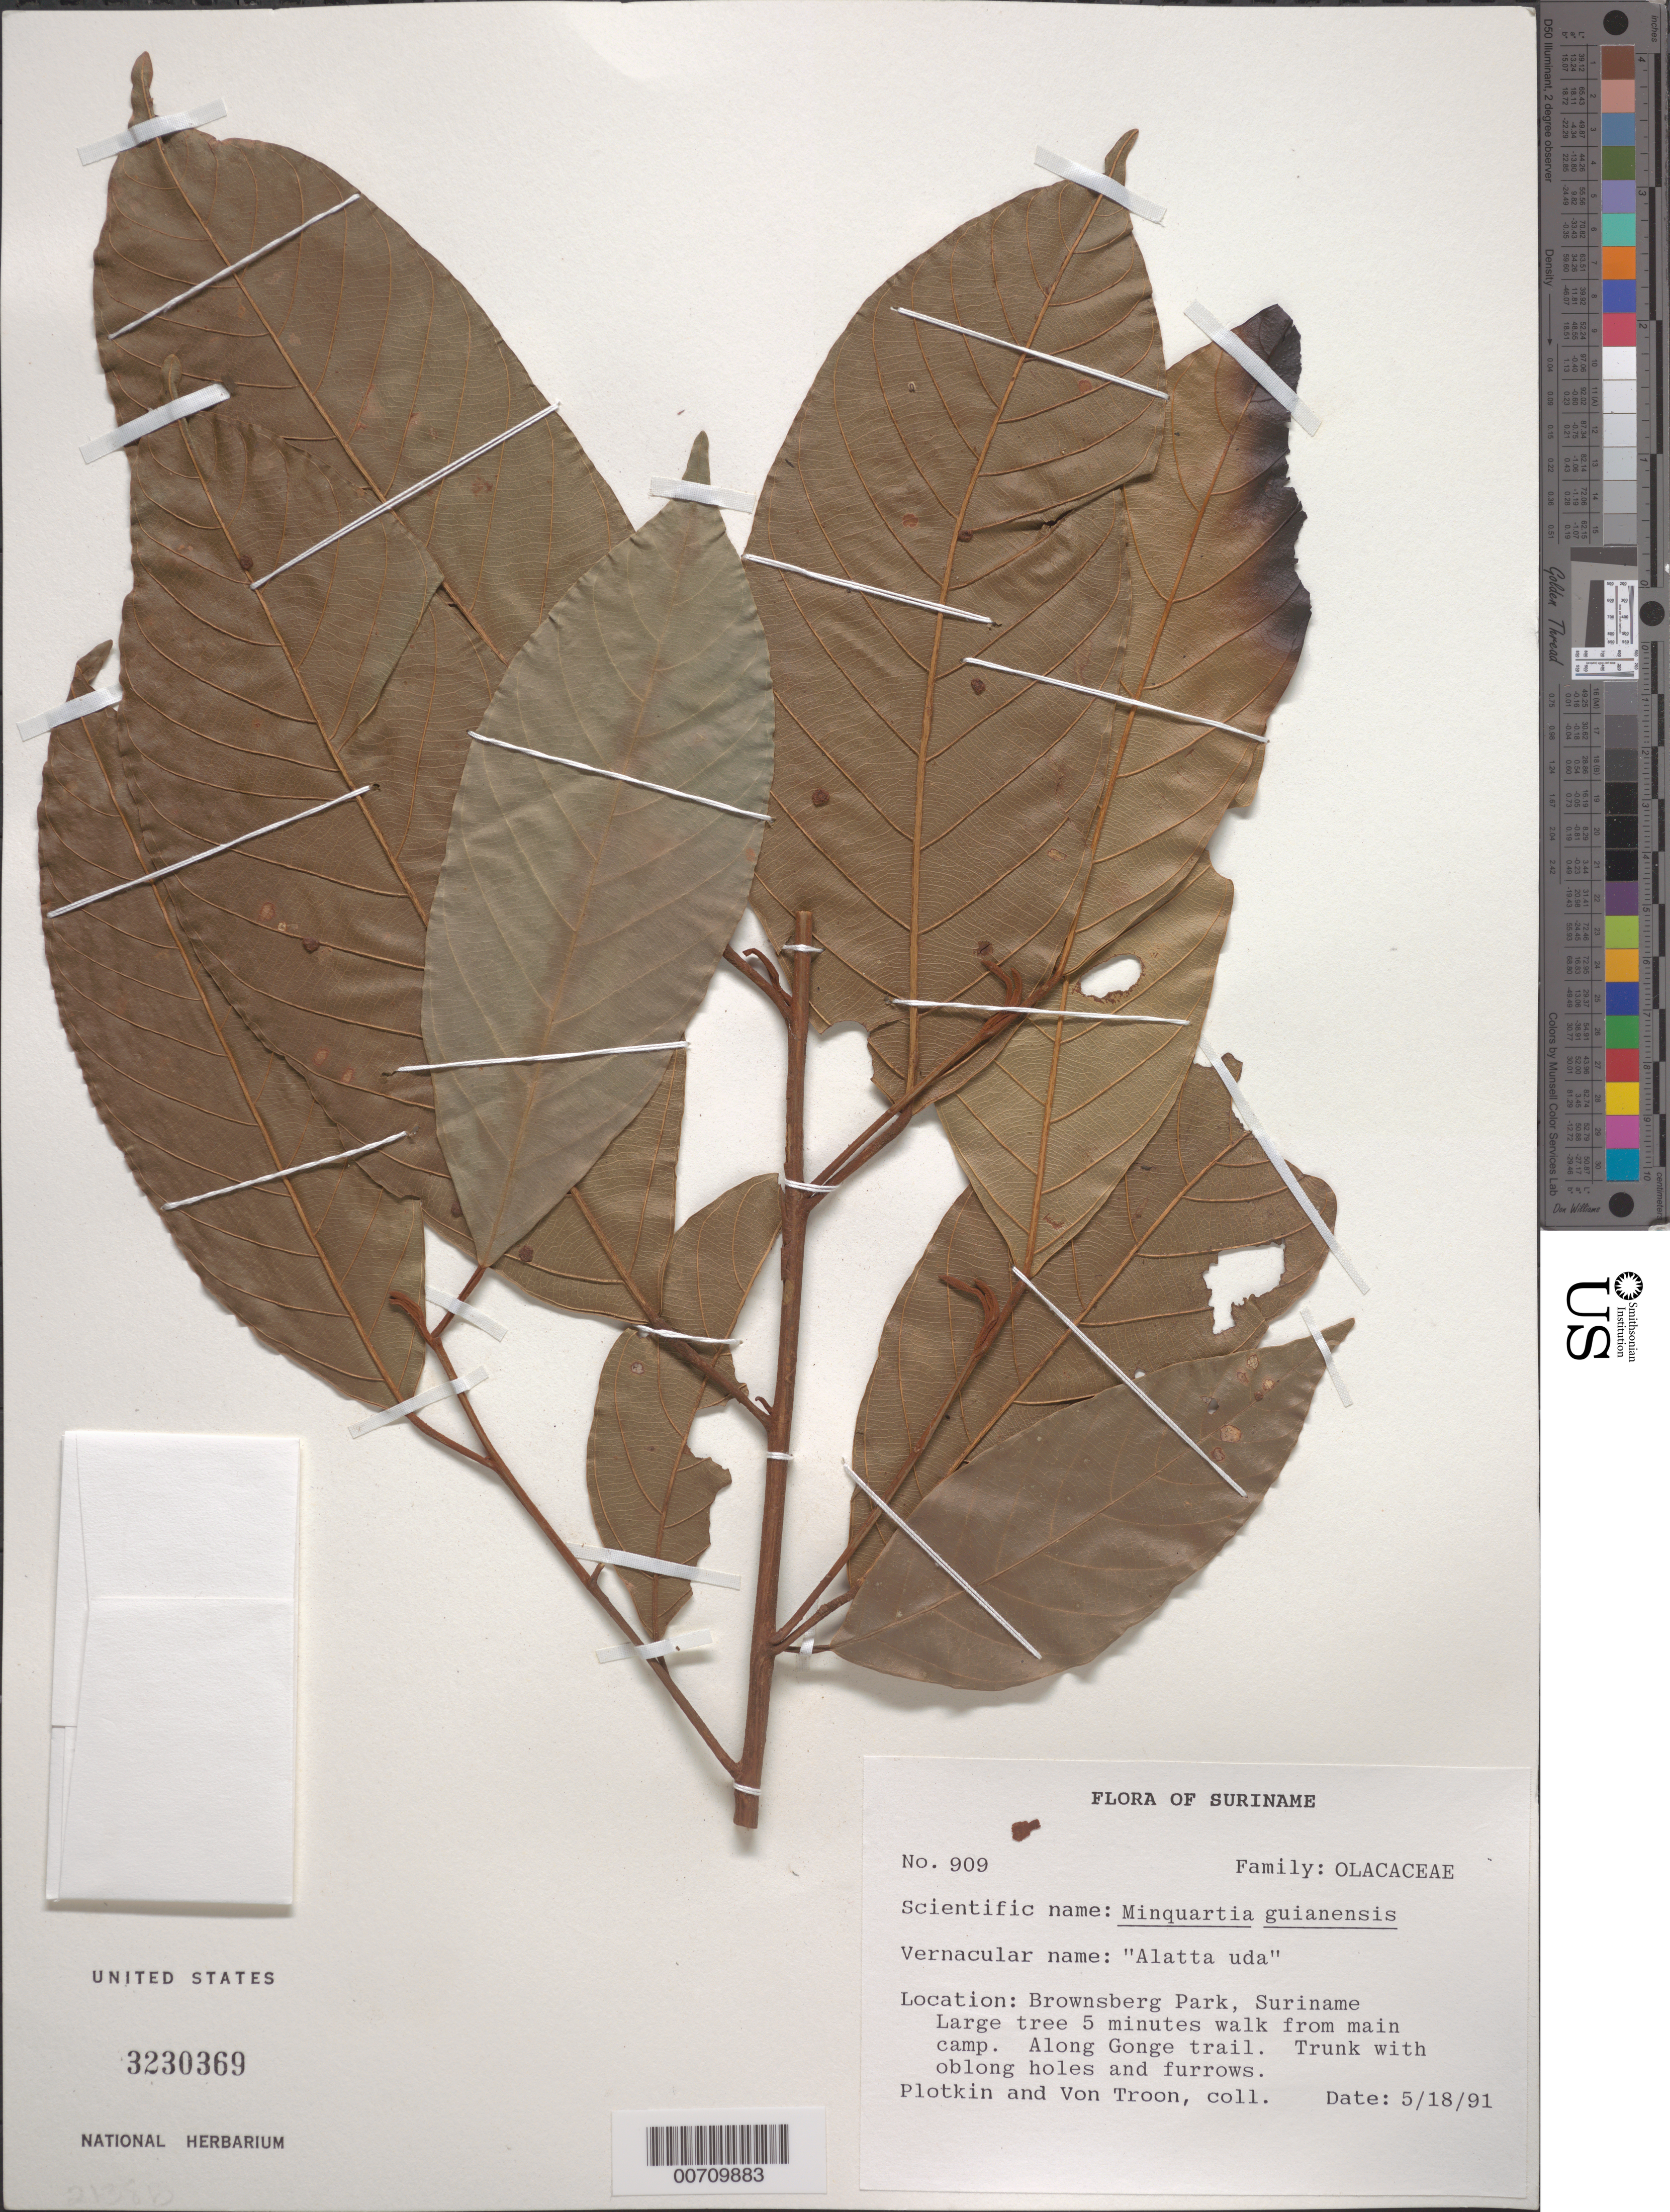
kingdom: Plantae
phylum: Tracheophyta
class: Magnoliopsida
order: Santalales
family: Coulaceae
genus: Minquartia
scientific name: Minquartia guianensis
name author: Aubl.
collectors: M. Plotkin & F. Troon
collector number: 909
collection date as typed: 18-May-91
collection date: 1991-05-18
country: Suriname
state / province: Brokopondo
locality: Brownsberg Nature Reserve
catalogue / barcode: US 3230369